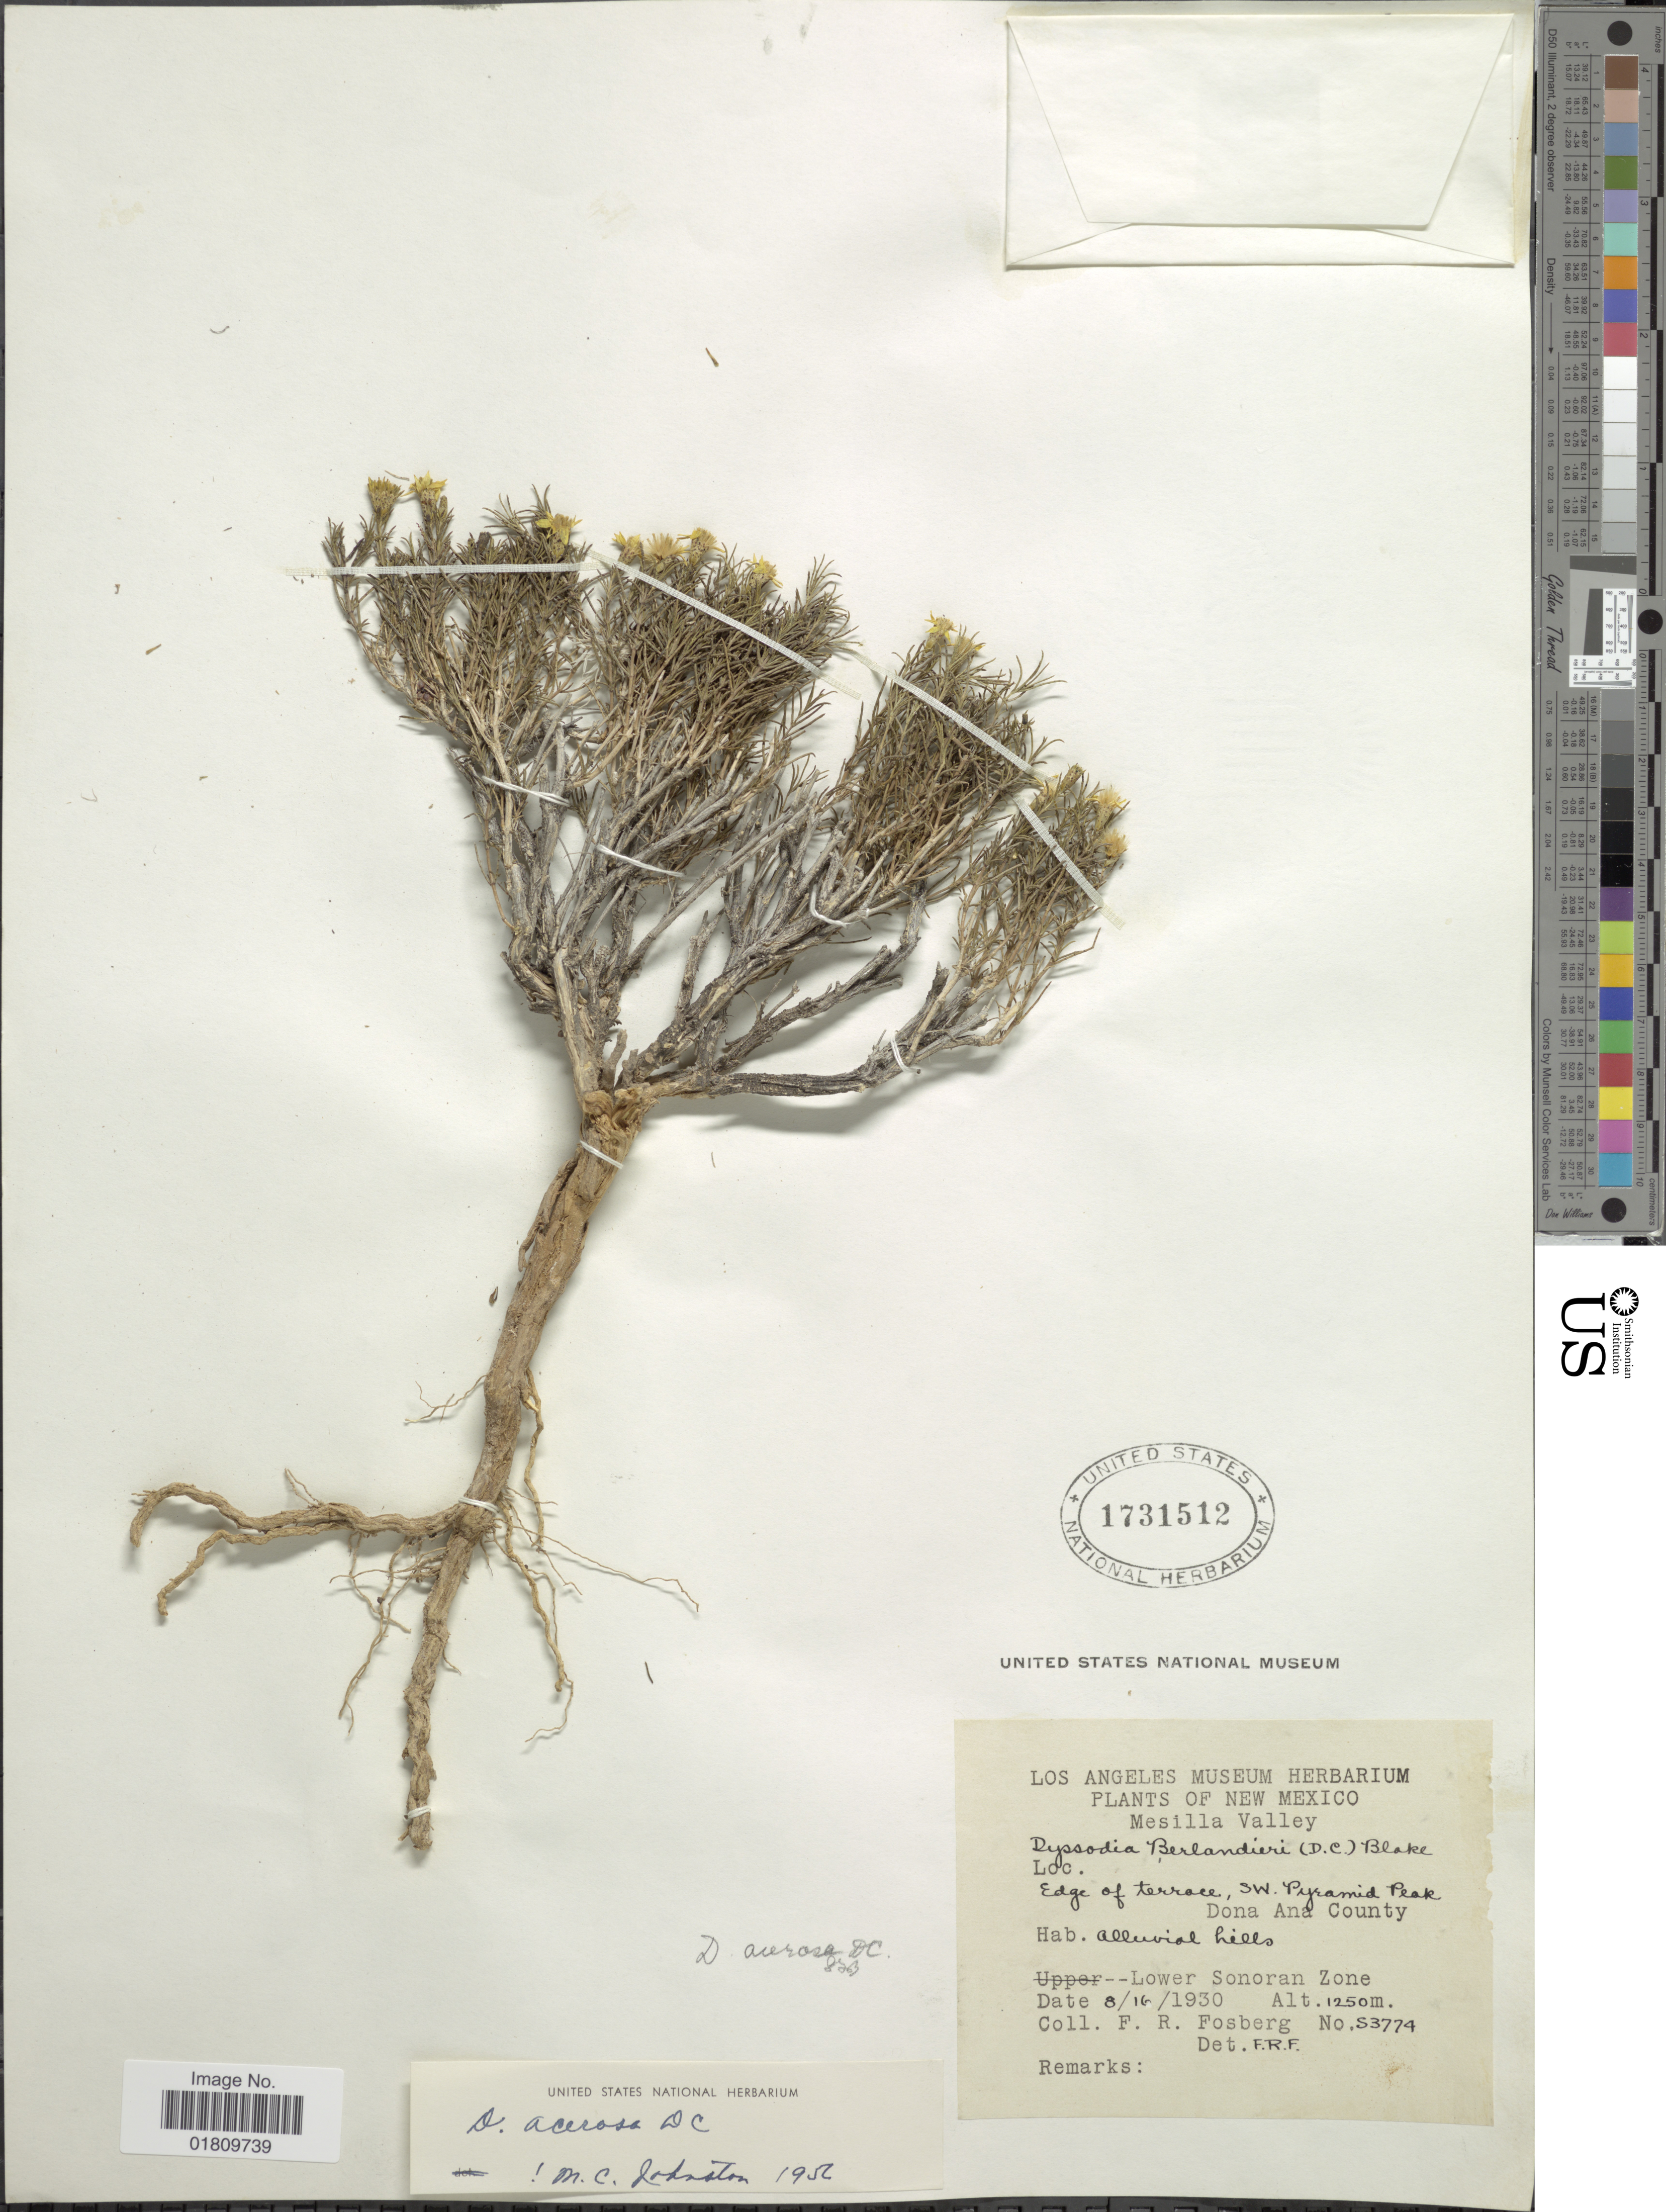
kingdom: Plantae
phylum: Tracheophyta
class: Magnoliopsida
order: Asterales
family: Asteraceae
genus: Thymophylla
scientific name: Thymophylla acerosa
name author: (DC.) Strother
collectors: F. R. Fosberg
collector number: S3774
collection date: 1930-08-16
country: United States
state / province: New Mexico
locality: Mesilla Valley, edge of terrace, S.W. Pyramid Peak, Dona Ana County, lower Sonoran Zone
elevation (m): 1250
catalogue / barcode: US 1731512